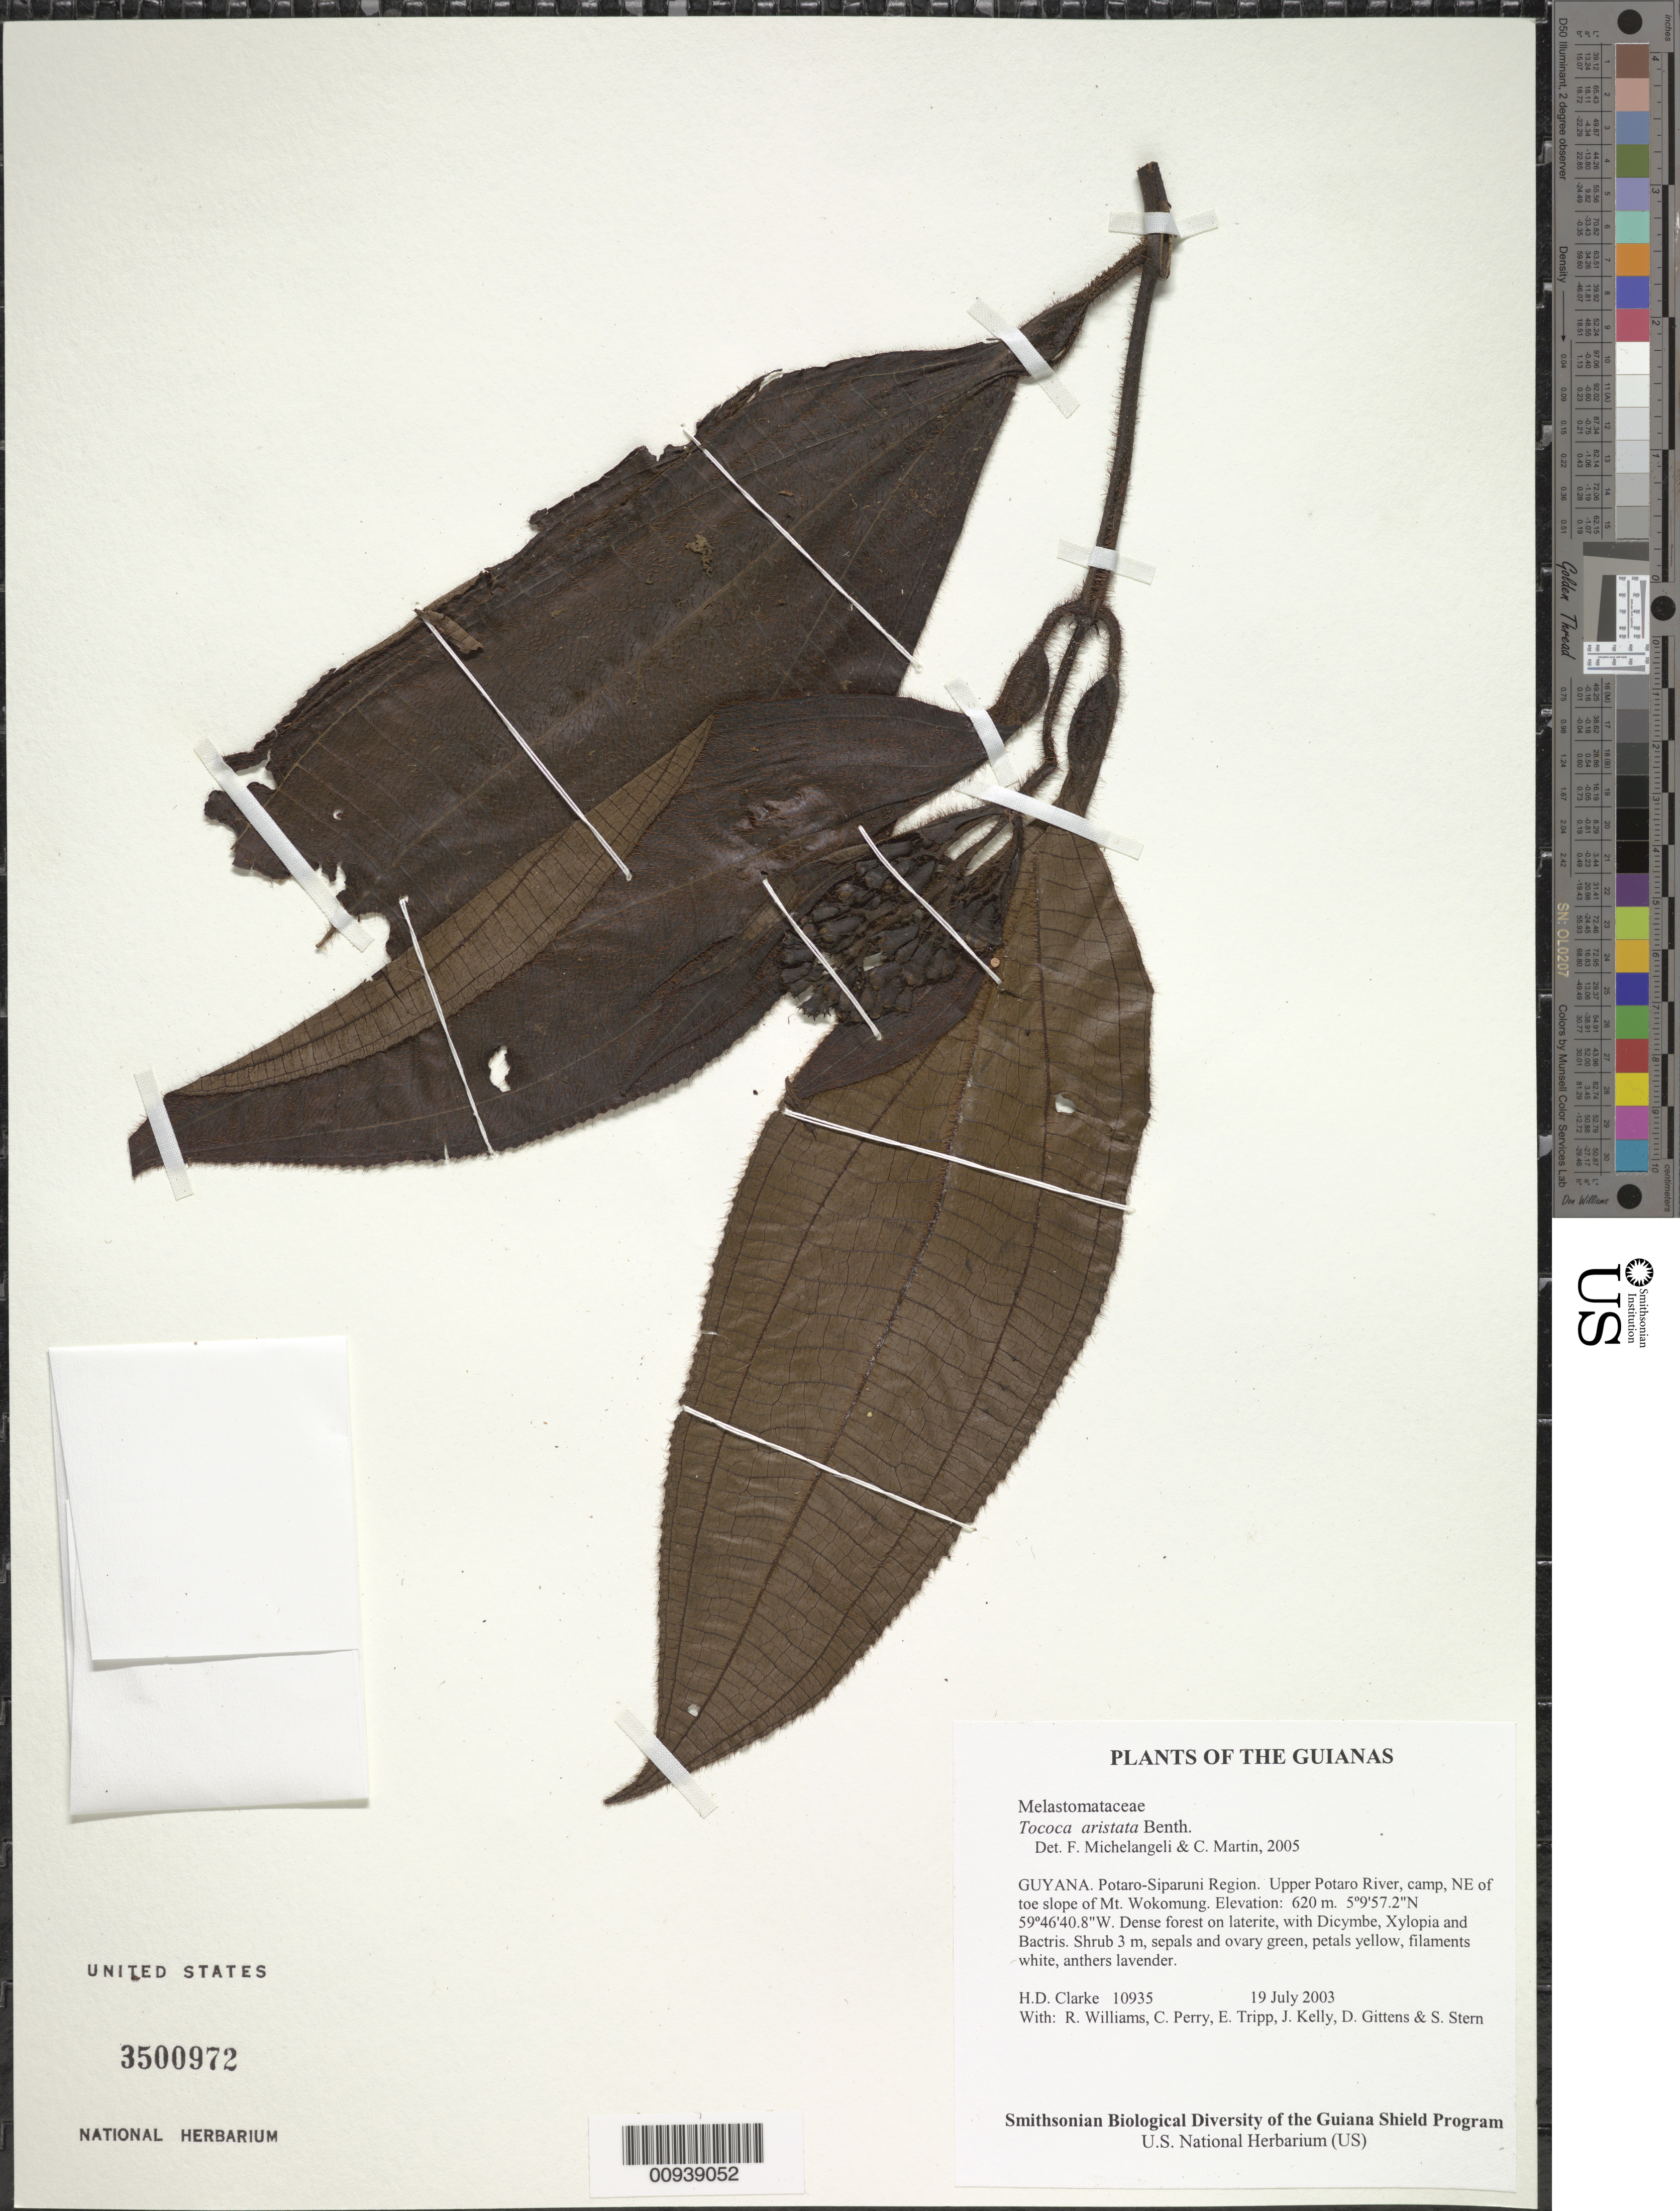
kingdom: Plantae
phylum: Tracheophyta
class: Magnoliopsida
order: Myrtales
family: Melastomataceae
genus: Tococa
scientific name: Tococa aristata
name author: Benth.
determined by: Michelangeli, F. A.; Martin, C.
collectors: H. D. Clarke, R. Williams, C. Perry, E. Tripp, J. Kelly, D. Gittens & S. R. Stern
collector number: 10935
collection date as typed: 19 July 2003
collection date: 2003-07-19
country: Guyana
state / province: Potaro-Siparuni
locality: Upper Potaro River, camp, NE of toe slope of Mt. Wokomung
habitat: Dense forest on laterite, with Dicymbe, Xylopia and Bactris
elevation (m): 620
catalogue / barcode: US 3500972